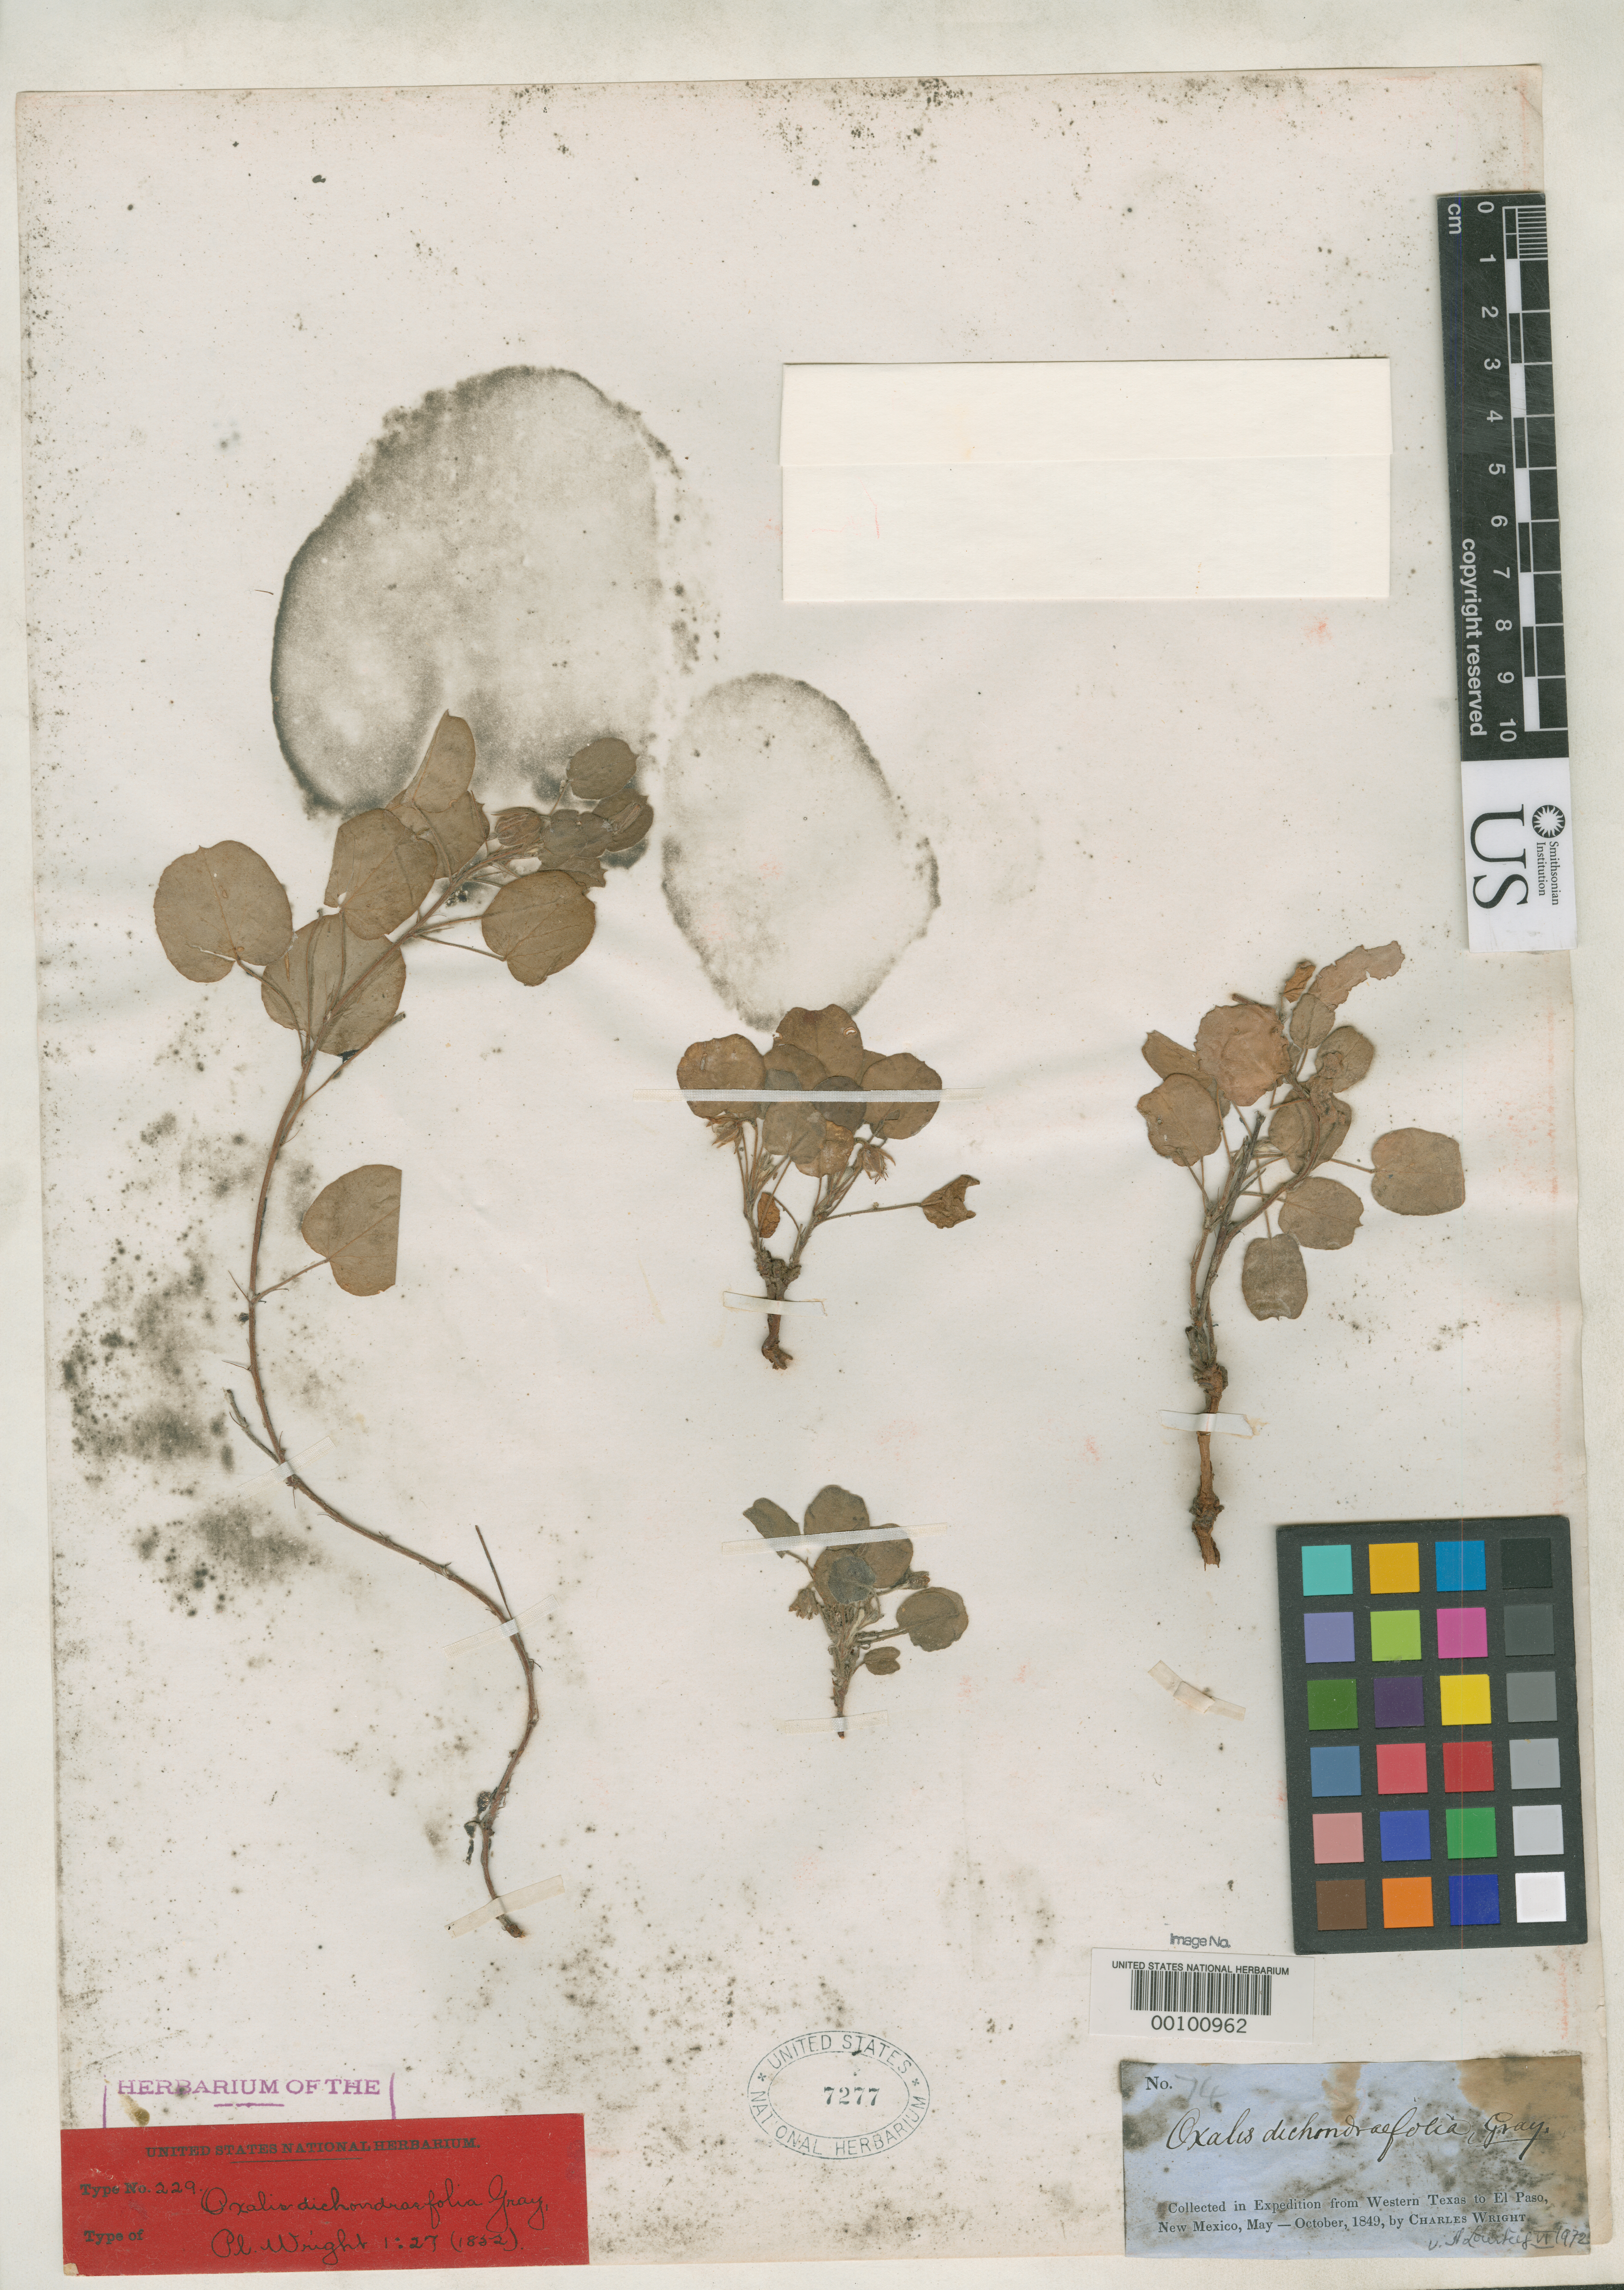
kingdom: Plantae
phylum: Tracheophyta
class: Magnoliopsida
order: Oxalidales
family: Oxalidaceae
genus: Oxalis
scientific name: Oxalis dichondraefolia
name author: A. Gray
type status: Type Collection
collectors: C. Wright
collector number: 74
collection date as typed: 1849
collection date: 1849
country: United States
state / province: Texas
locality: Turkey Creek to San Felipe, Rio Grande.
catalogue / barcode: US 7277